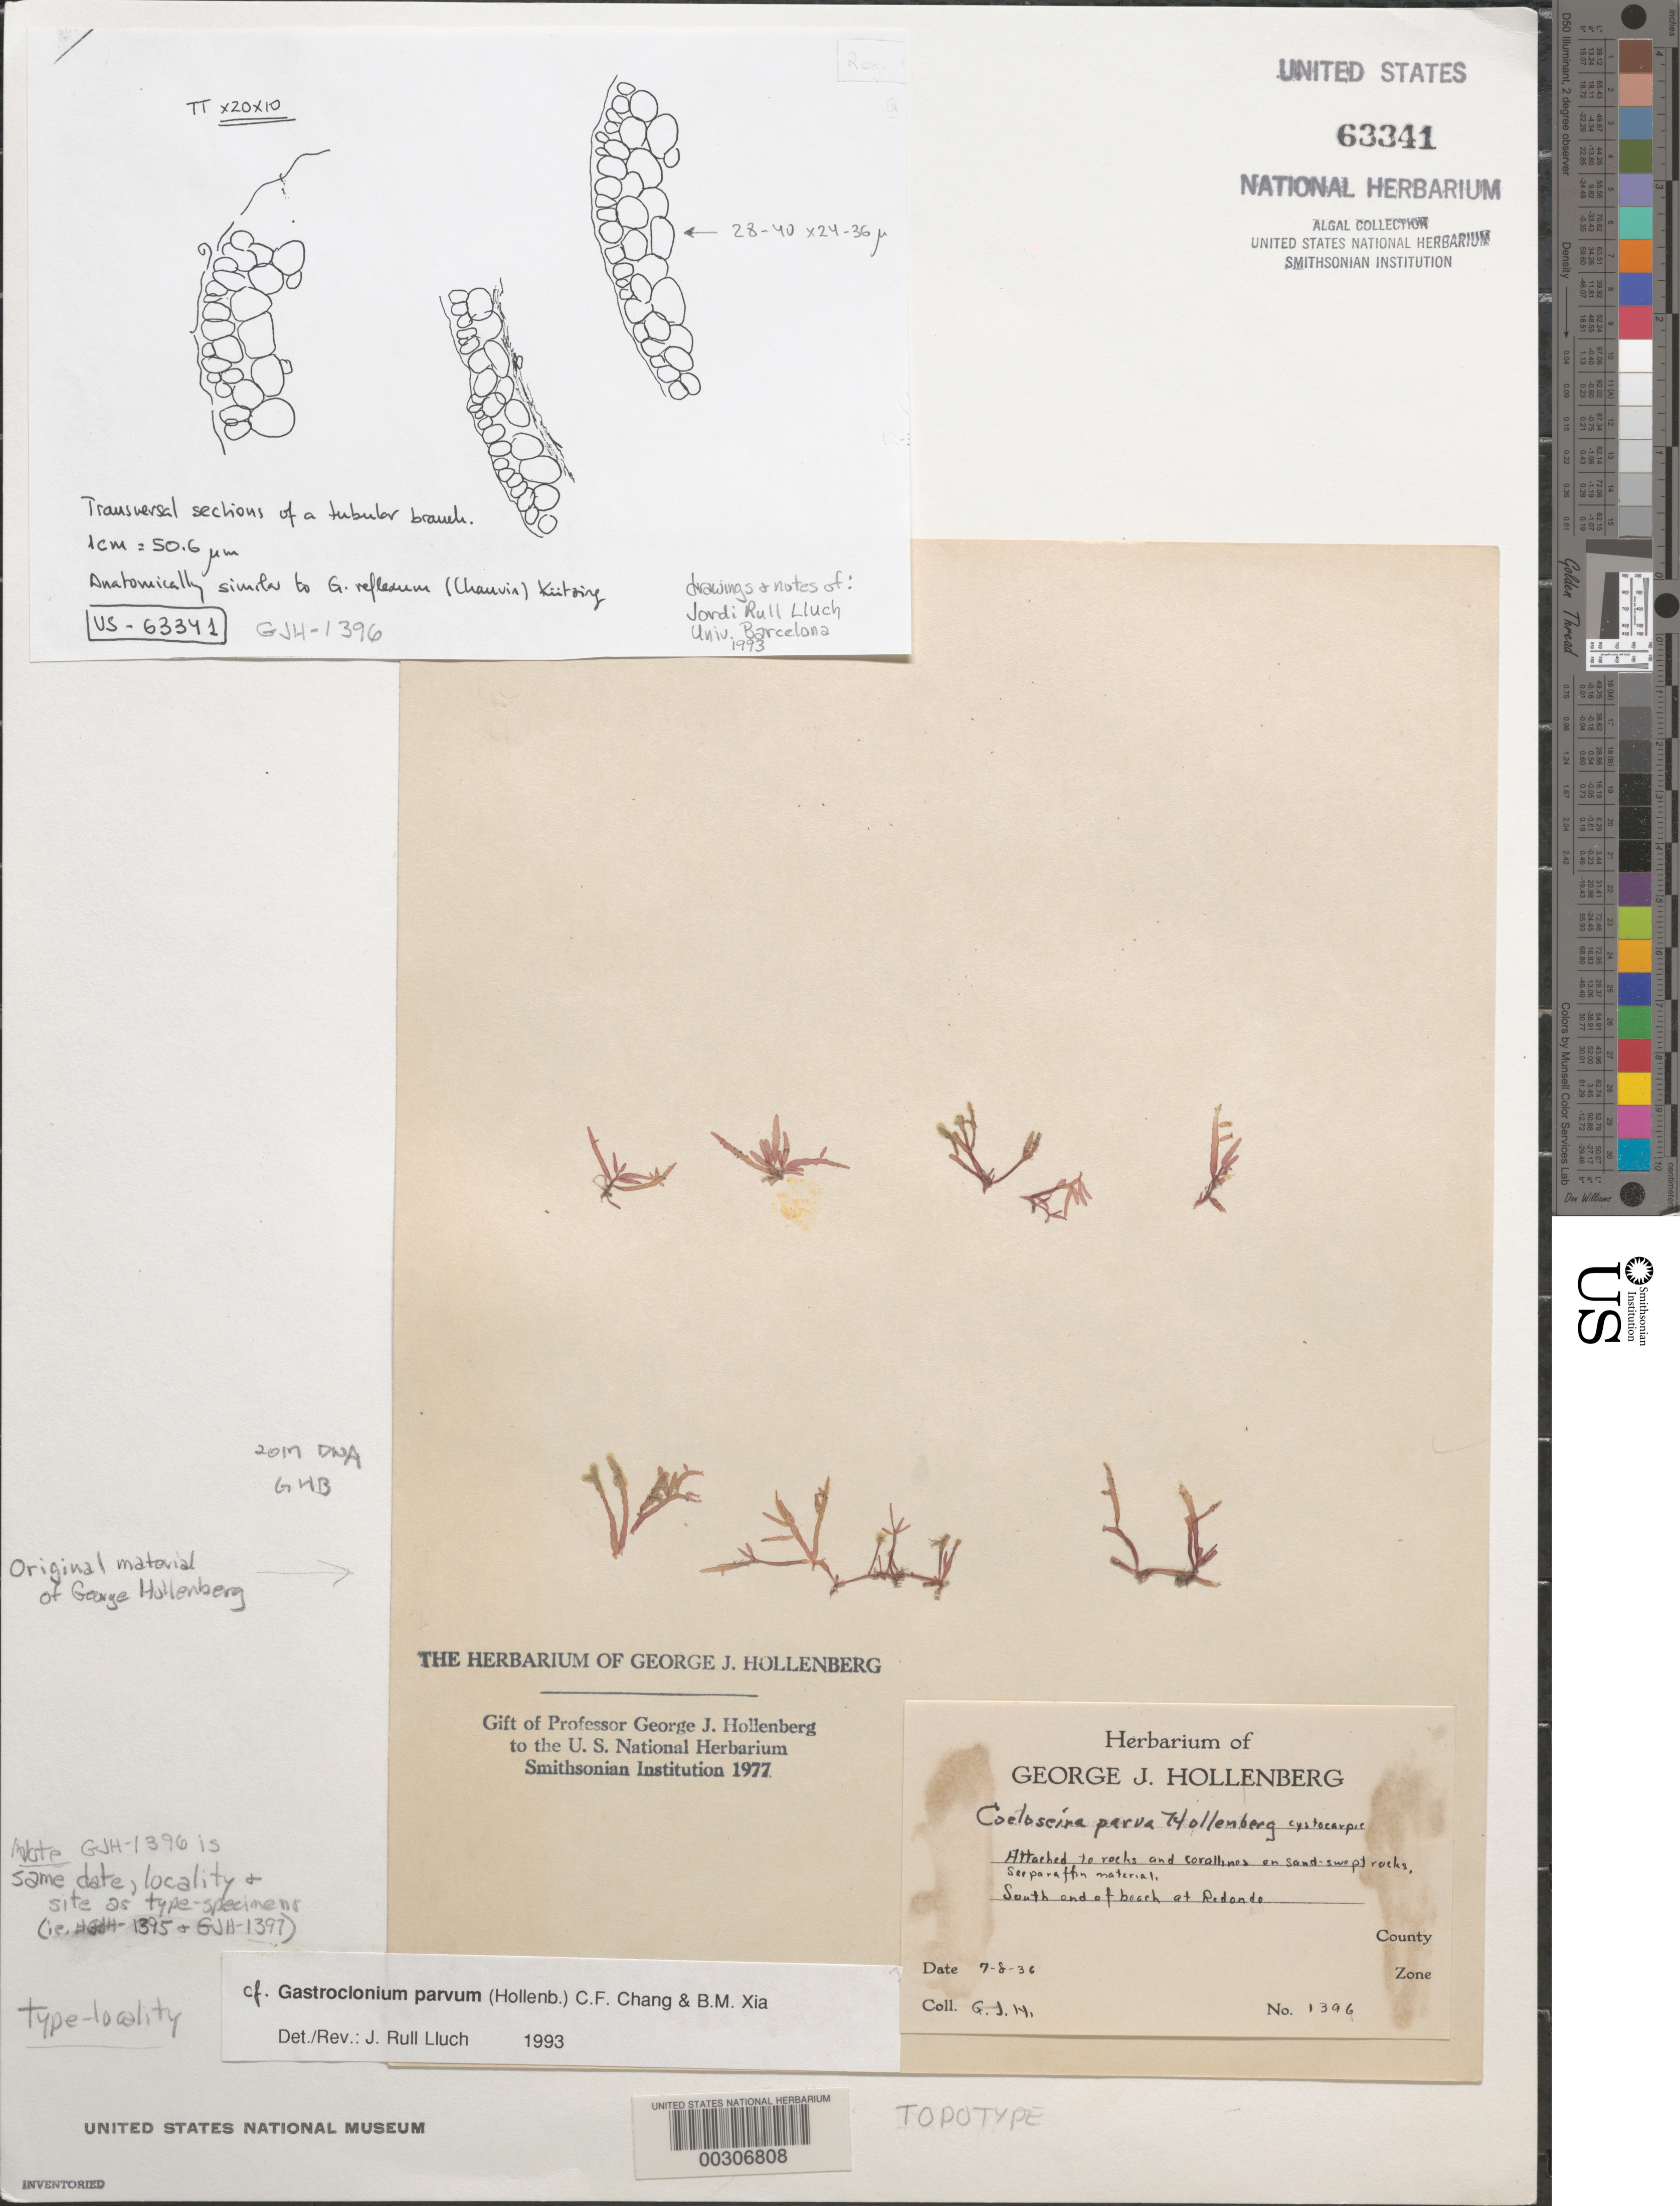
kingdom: Plantae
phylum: Rhodophyta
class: Florideophyceae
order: Rhodymeniales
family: Champiaceae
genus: Gastroclonium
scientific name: Gastroclonium parvum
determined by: Lluch, J. R.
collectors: G. Hollenberg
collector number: GJH 1396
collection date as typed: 08 Jul 1936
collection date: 1936-07-08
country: United States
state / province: California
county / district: Los Angeles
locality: Redondo Beach, south end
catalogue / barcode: US 63341